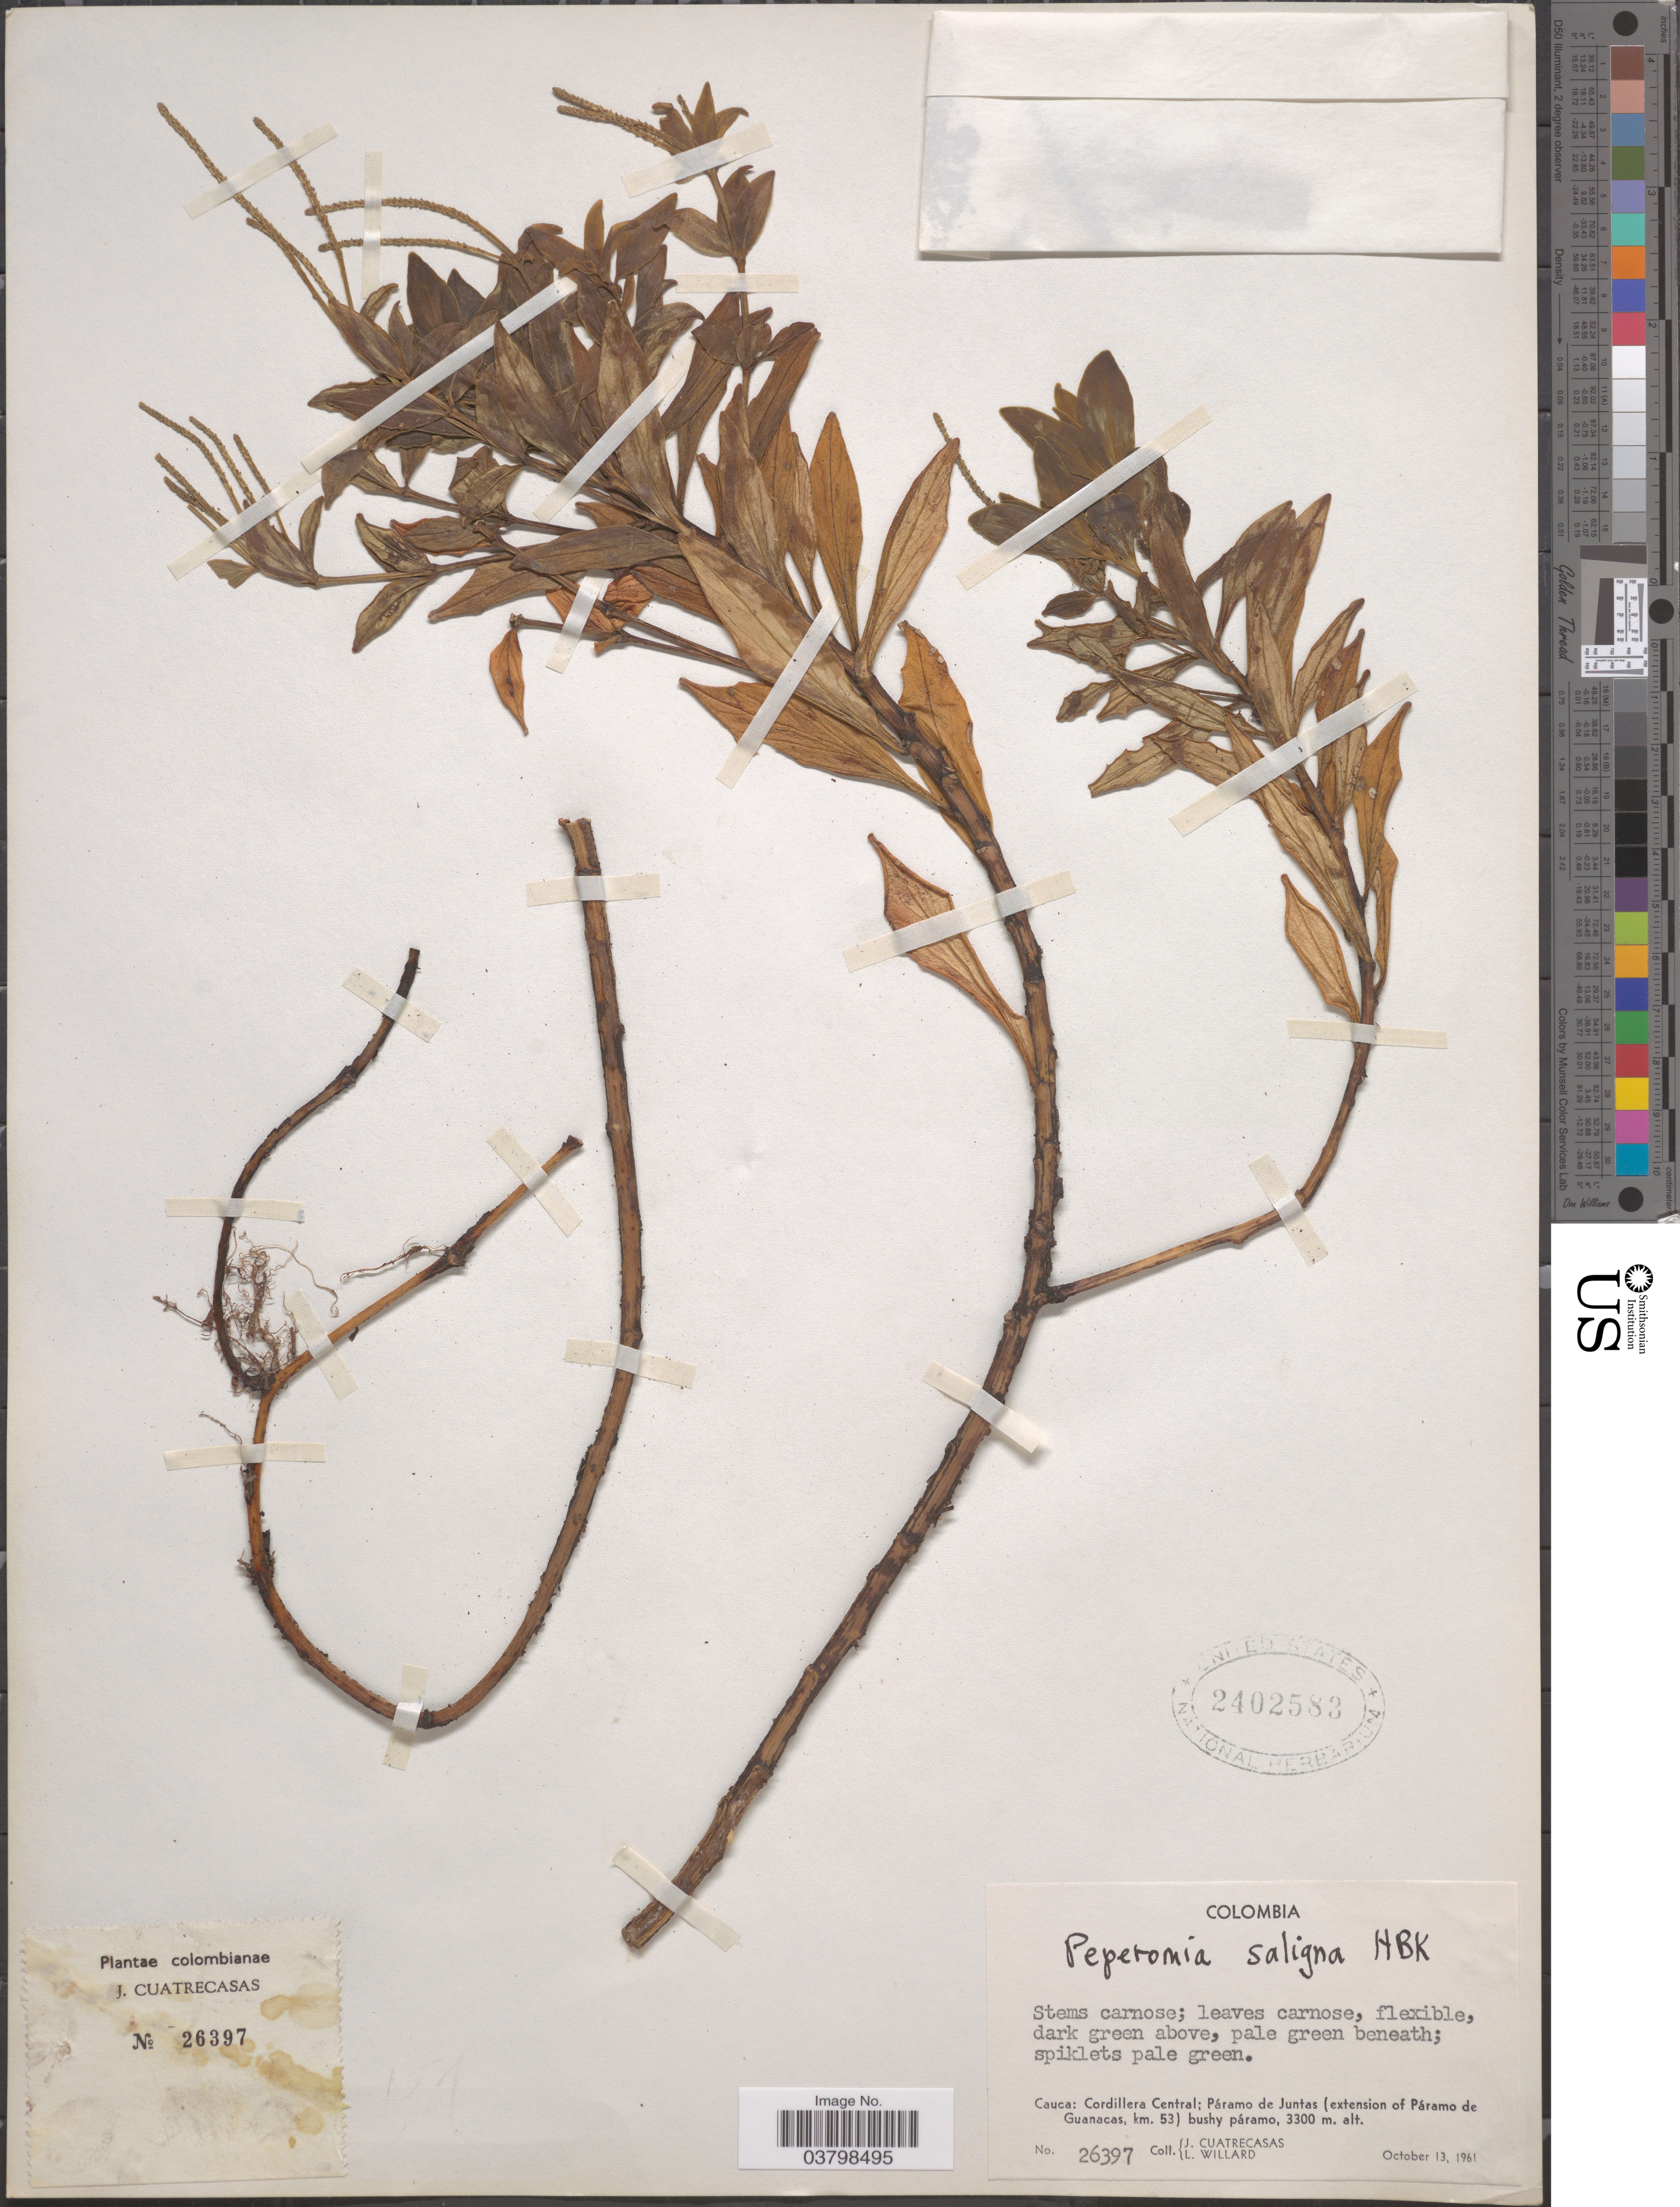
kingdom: Plantae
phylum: Tracheophyta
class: Magnoliopsida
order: Piperales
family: Piperaceae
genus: Peperomia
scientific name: Peperomia saligna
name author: Kunth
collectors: J. Cuatrecasas & L. Willard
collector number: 26397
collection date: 1961-10-13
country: Colombia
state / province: Cauca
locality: Cordillera Central; Páramo de Juntas (extension of Páramo de Guanacas, km. 53).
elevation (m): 3300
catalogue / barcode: US 2402583